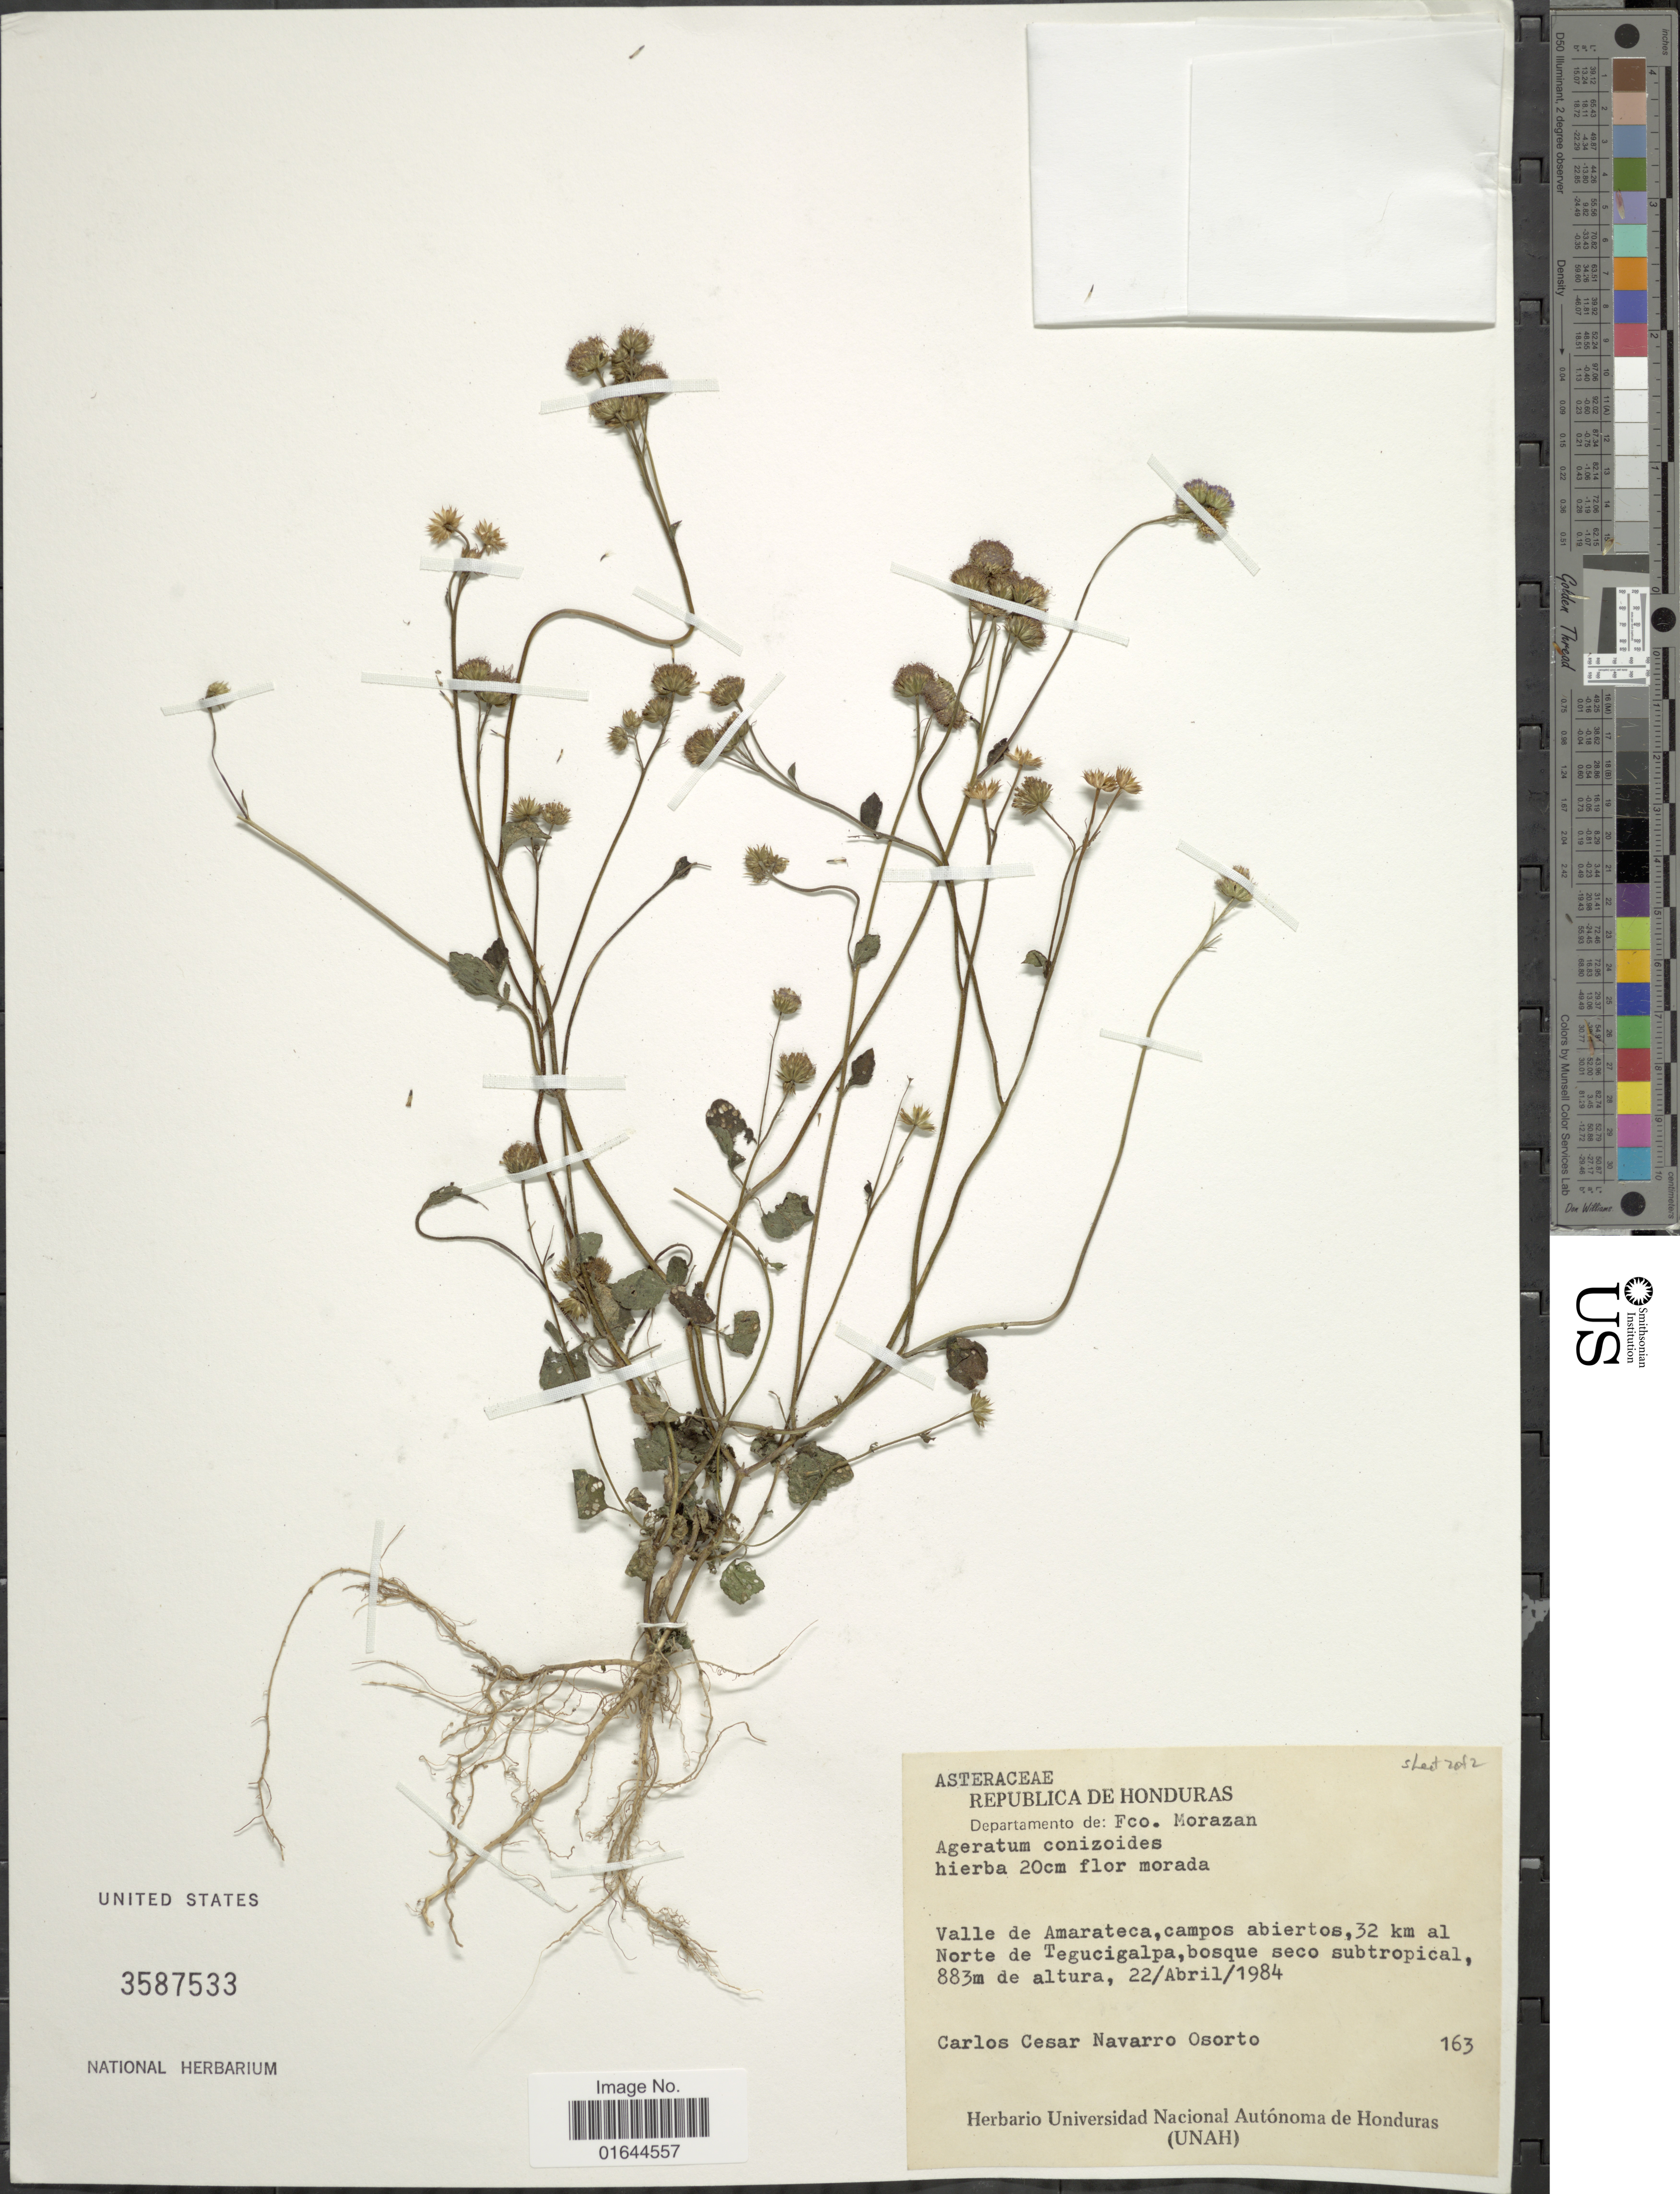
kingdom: Plantae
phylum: Tracheophyta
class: Magnoliopsida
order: Asterales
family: Asteraceae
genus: Ageratum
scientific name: Ageratum conyzoides subsp. conyzoides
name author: L.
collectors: C. Osorto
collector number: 163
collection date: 1984-04-22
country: Honduras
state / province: Fco. Morazán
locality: Republica de Honduras. Departamento de: Fco. Morazan. Valle de Amarateca, campos abiertos,32 km al Norte de Tegucigalpa, bosque seco subtropical.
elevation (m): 883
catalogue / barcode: US 3587533